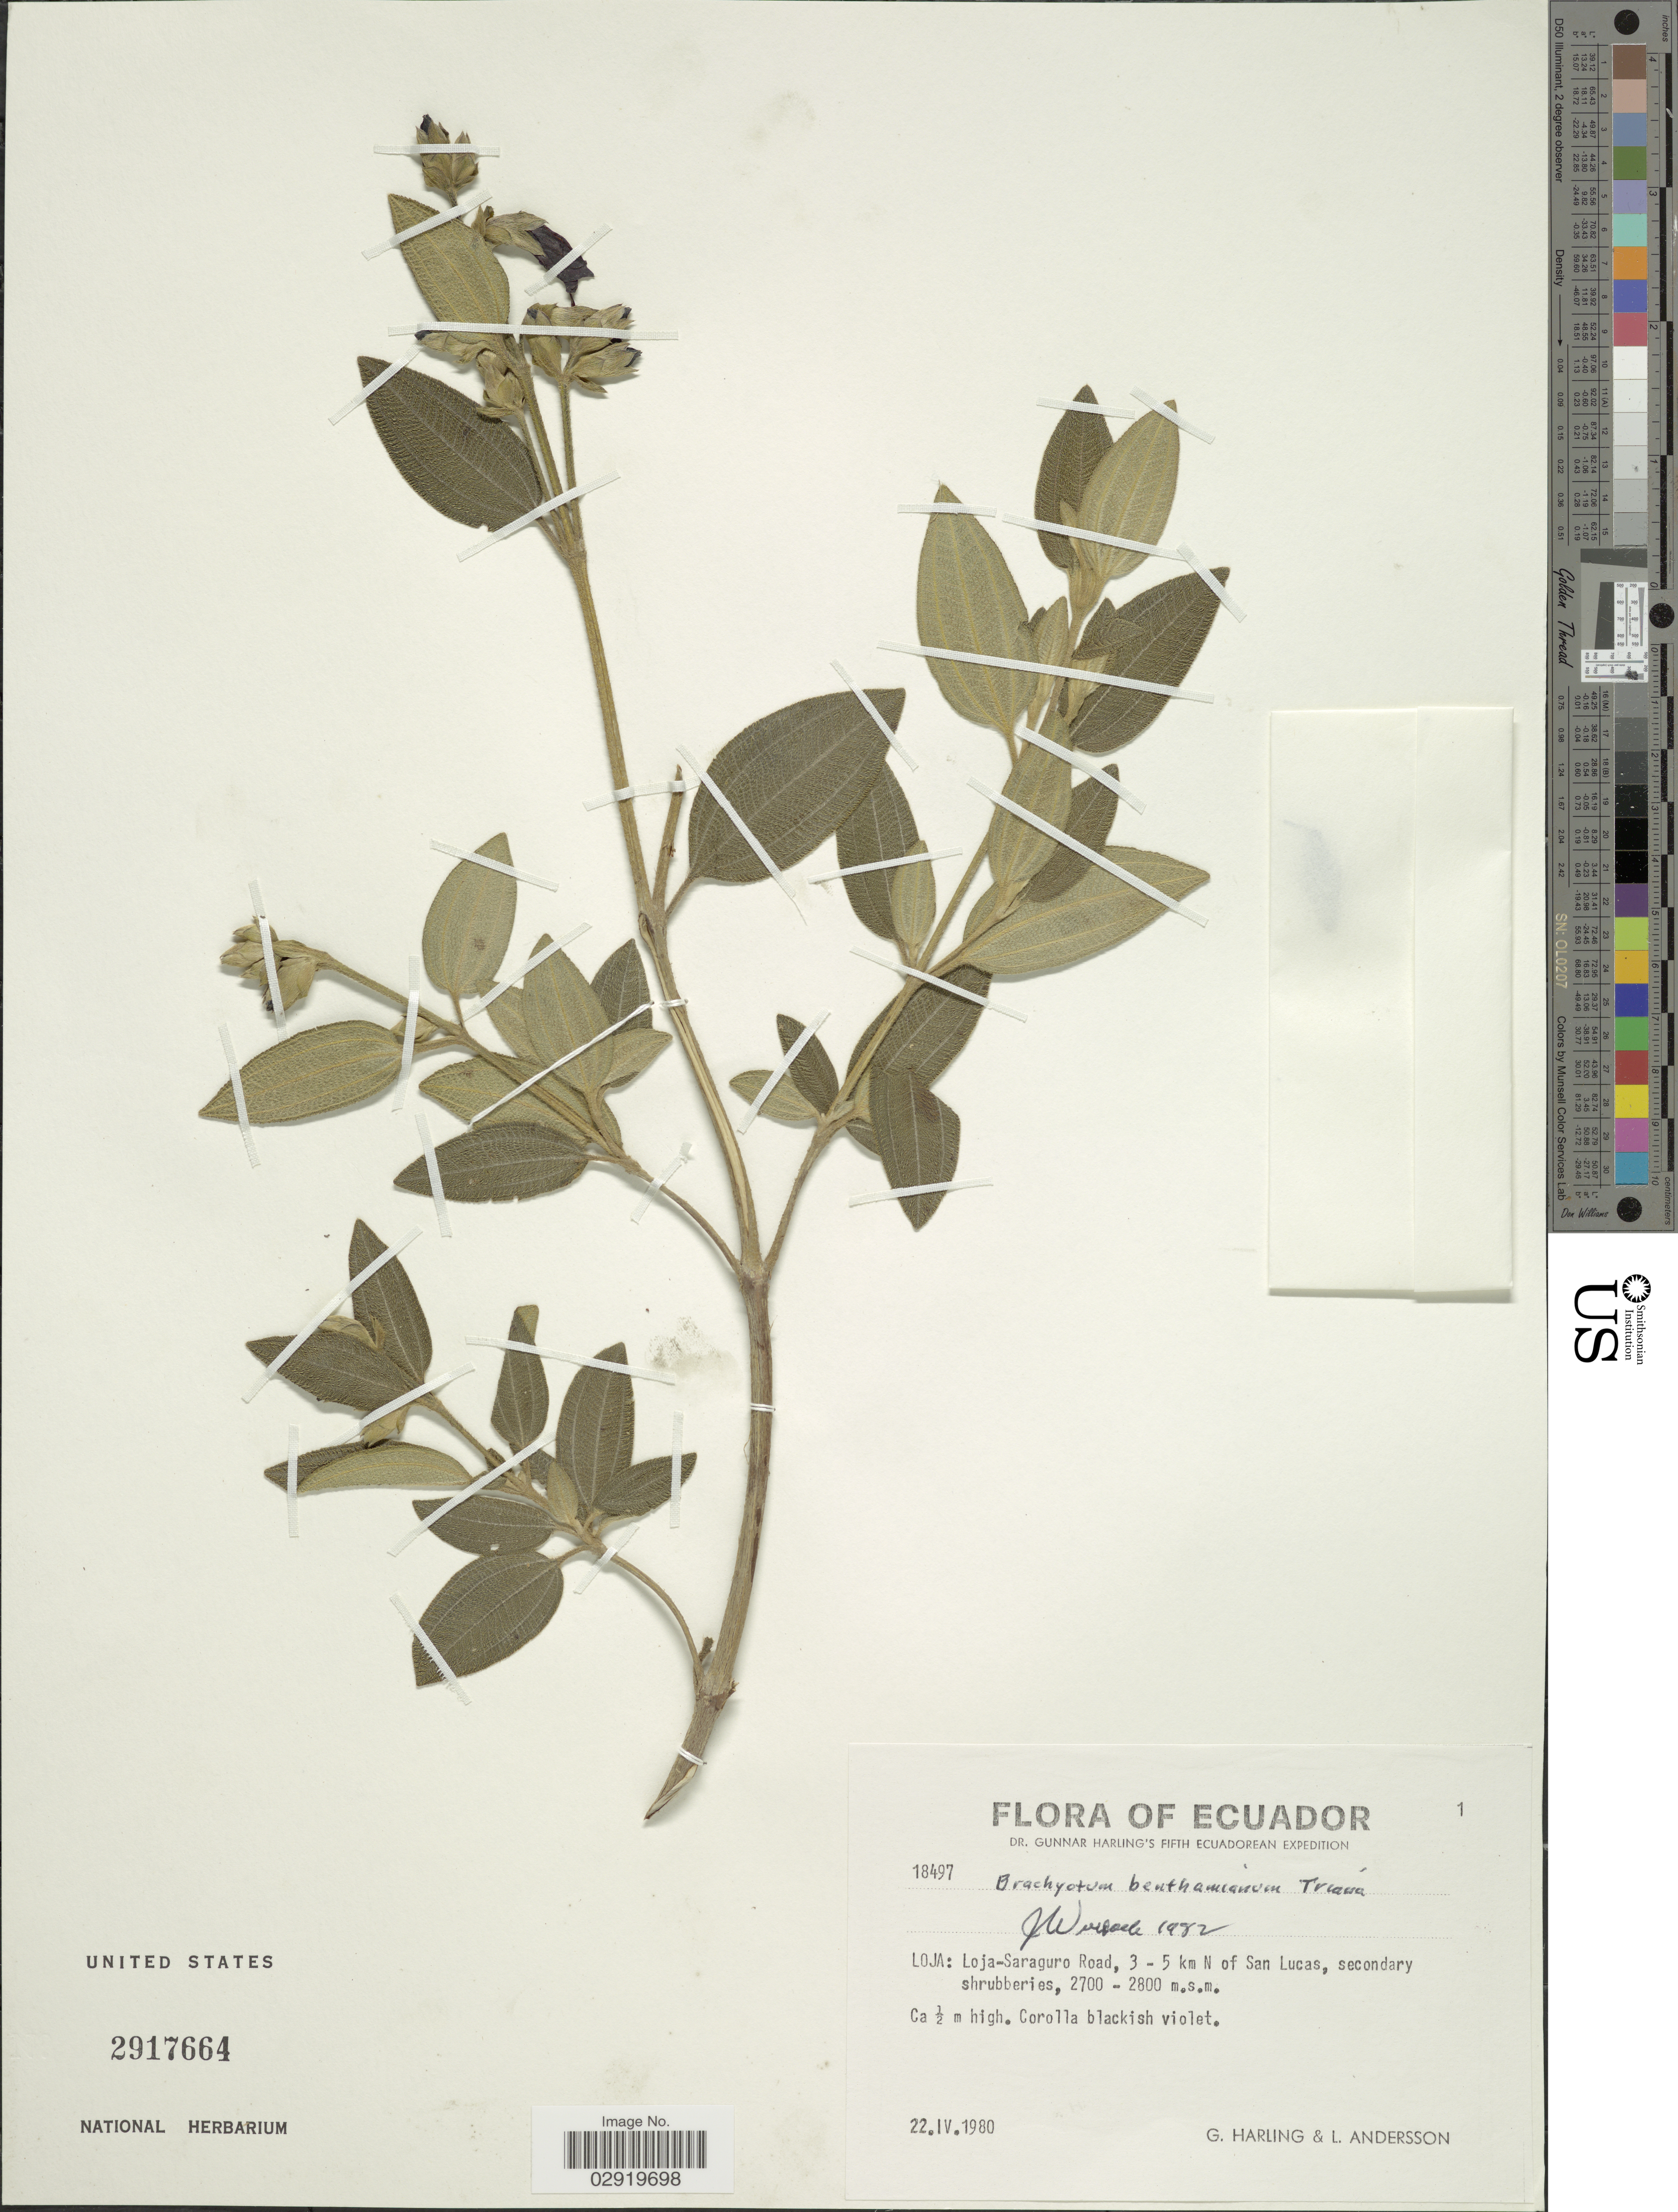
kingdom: Plantae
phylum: Tracheophyta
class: Magnoliopsida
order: Myrtales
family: Melastomataceae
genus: Brachyotum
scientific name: Brachyotum benthamianum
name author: Triana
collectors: G. Harling & L. Andersson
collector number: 18497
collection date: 1980-04-22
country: Ecuador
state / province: Loja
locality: Loja-Saraguro Road, 3 - 5 km N of San Lucas.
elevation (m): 2700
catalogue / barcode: US 2917664